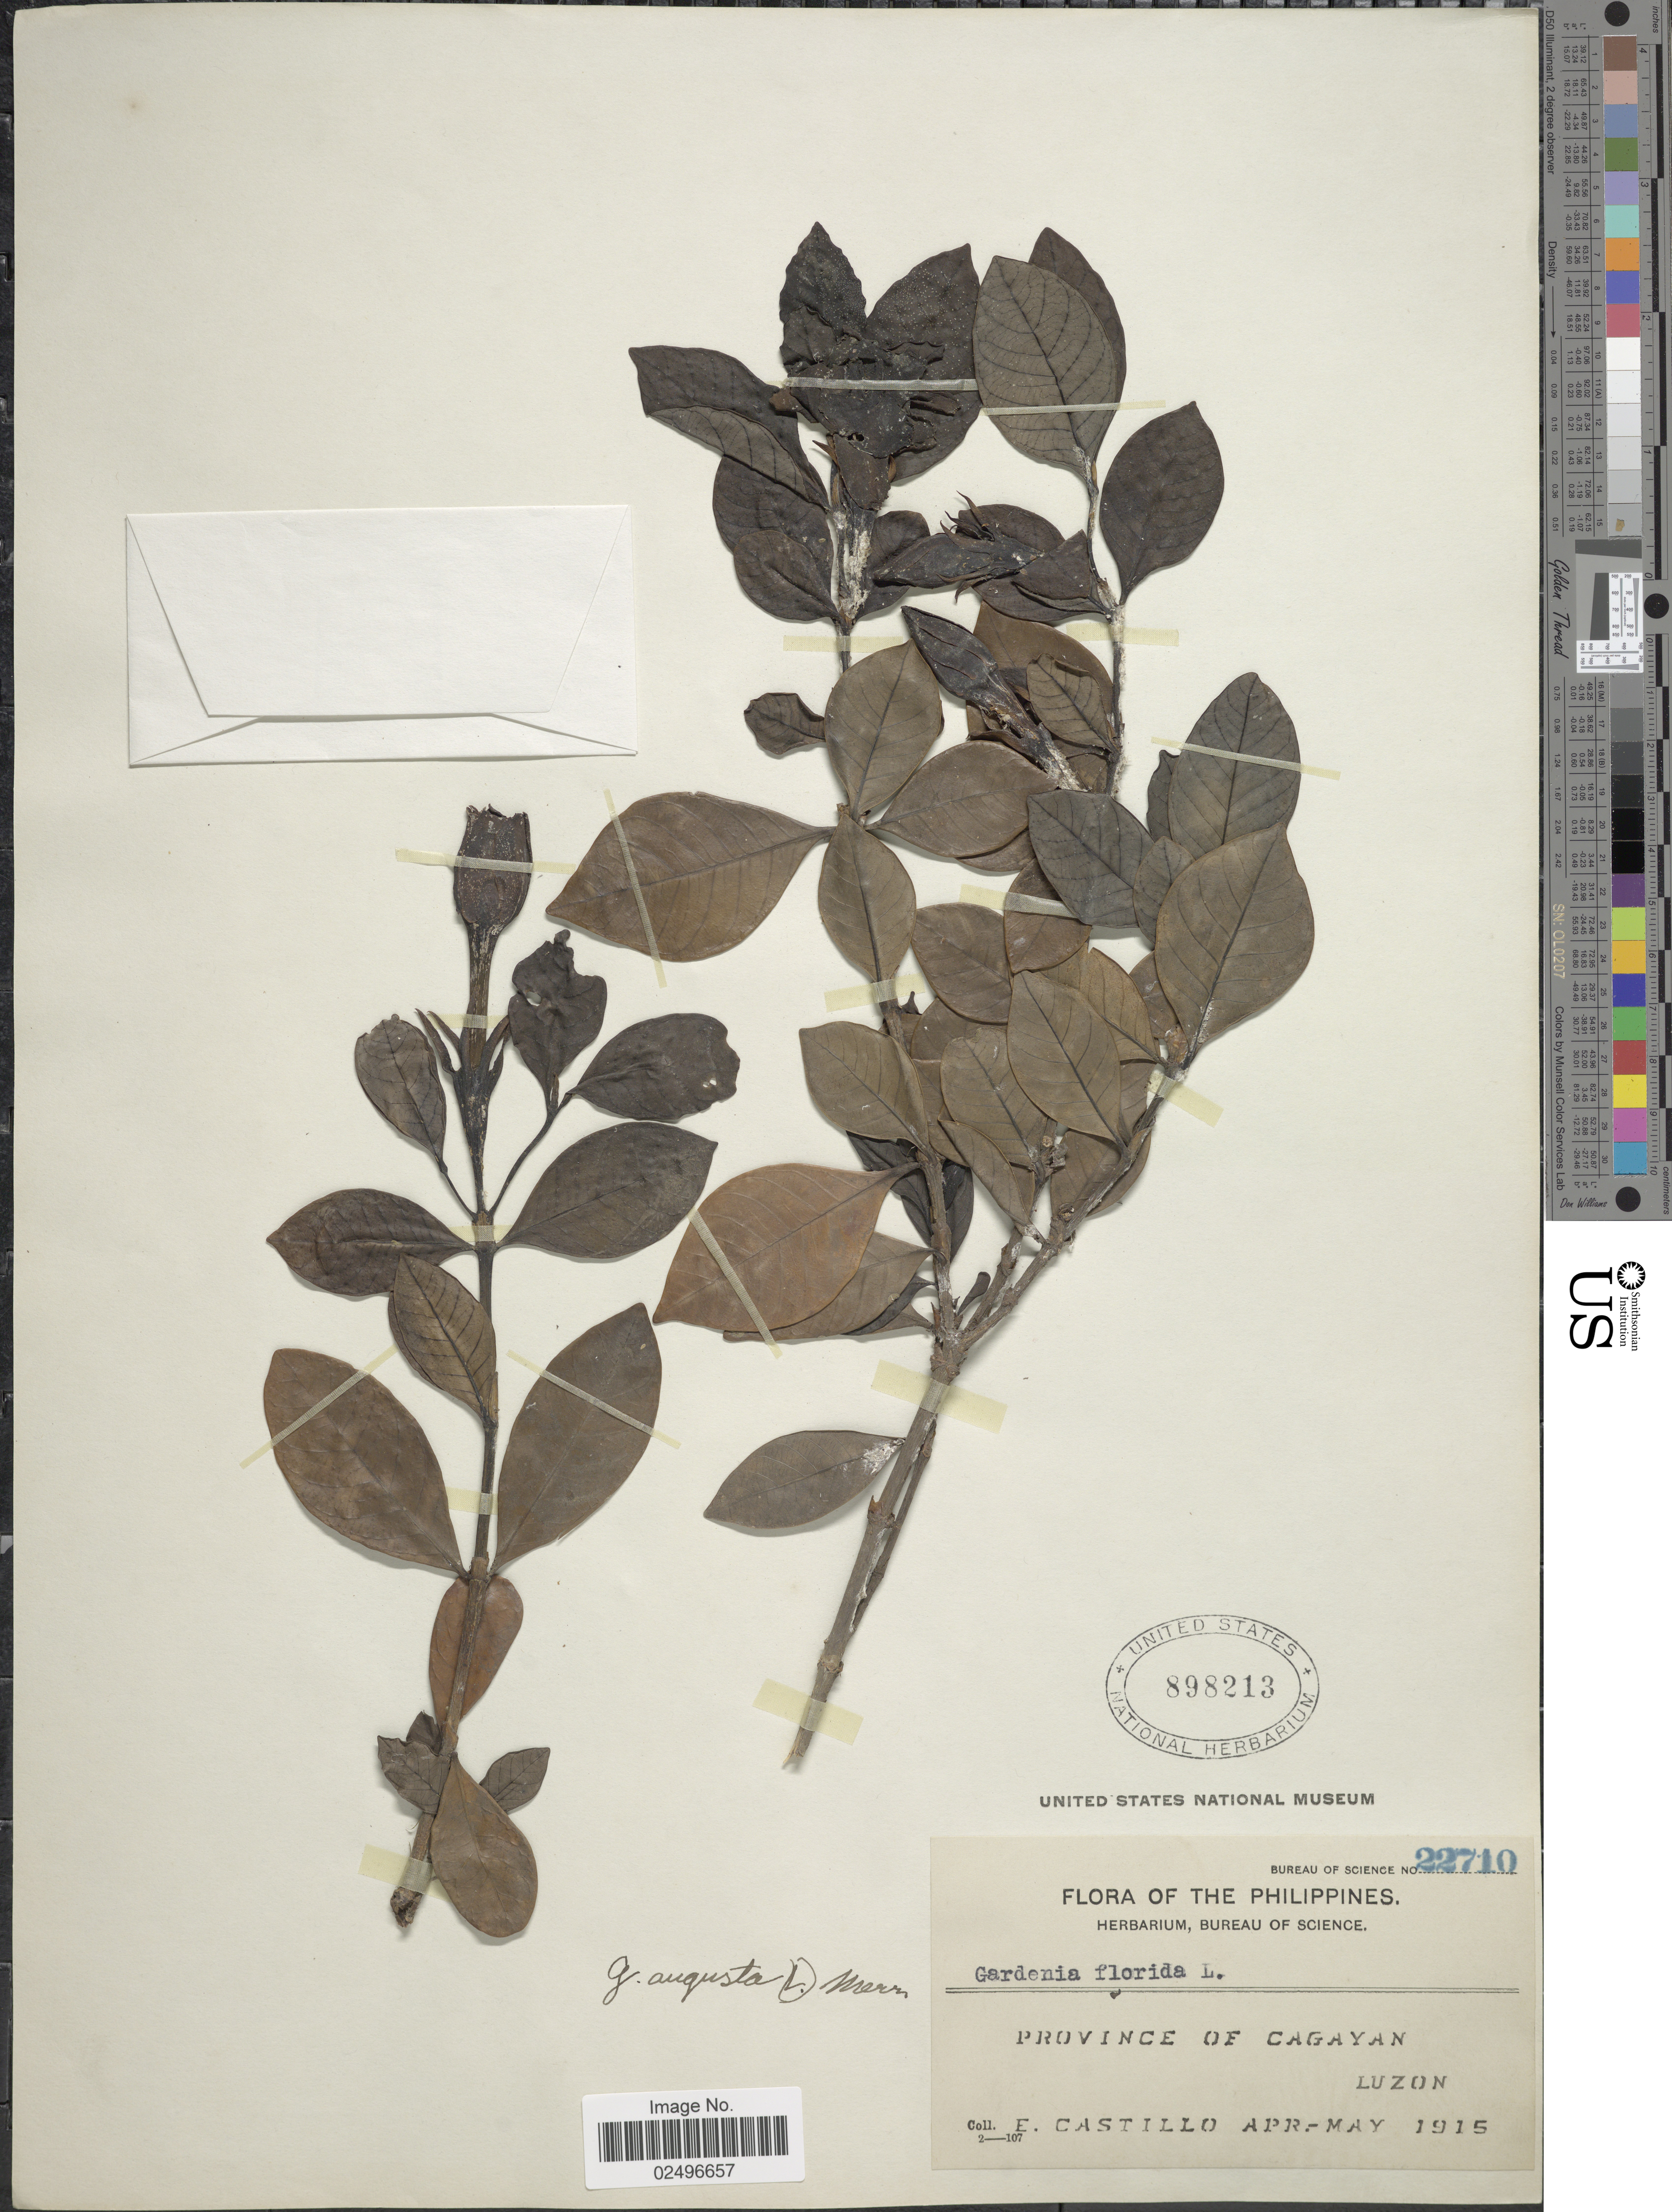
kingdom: Plantae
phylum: Tracheophyta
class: Magnoliopsida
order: Gentianales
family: Rubiaceae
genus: Gardenia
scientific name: Gardenia jasminoides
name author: J. Ellis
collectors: E. Castillo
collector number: Bureau of Science 22710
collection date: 1915-04/1915-05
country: Eswatini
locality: Province of Cagayan, Luzon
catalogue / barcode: US 898213